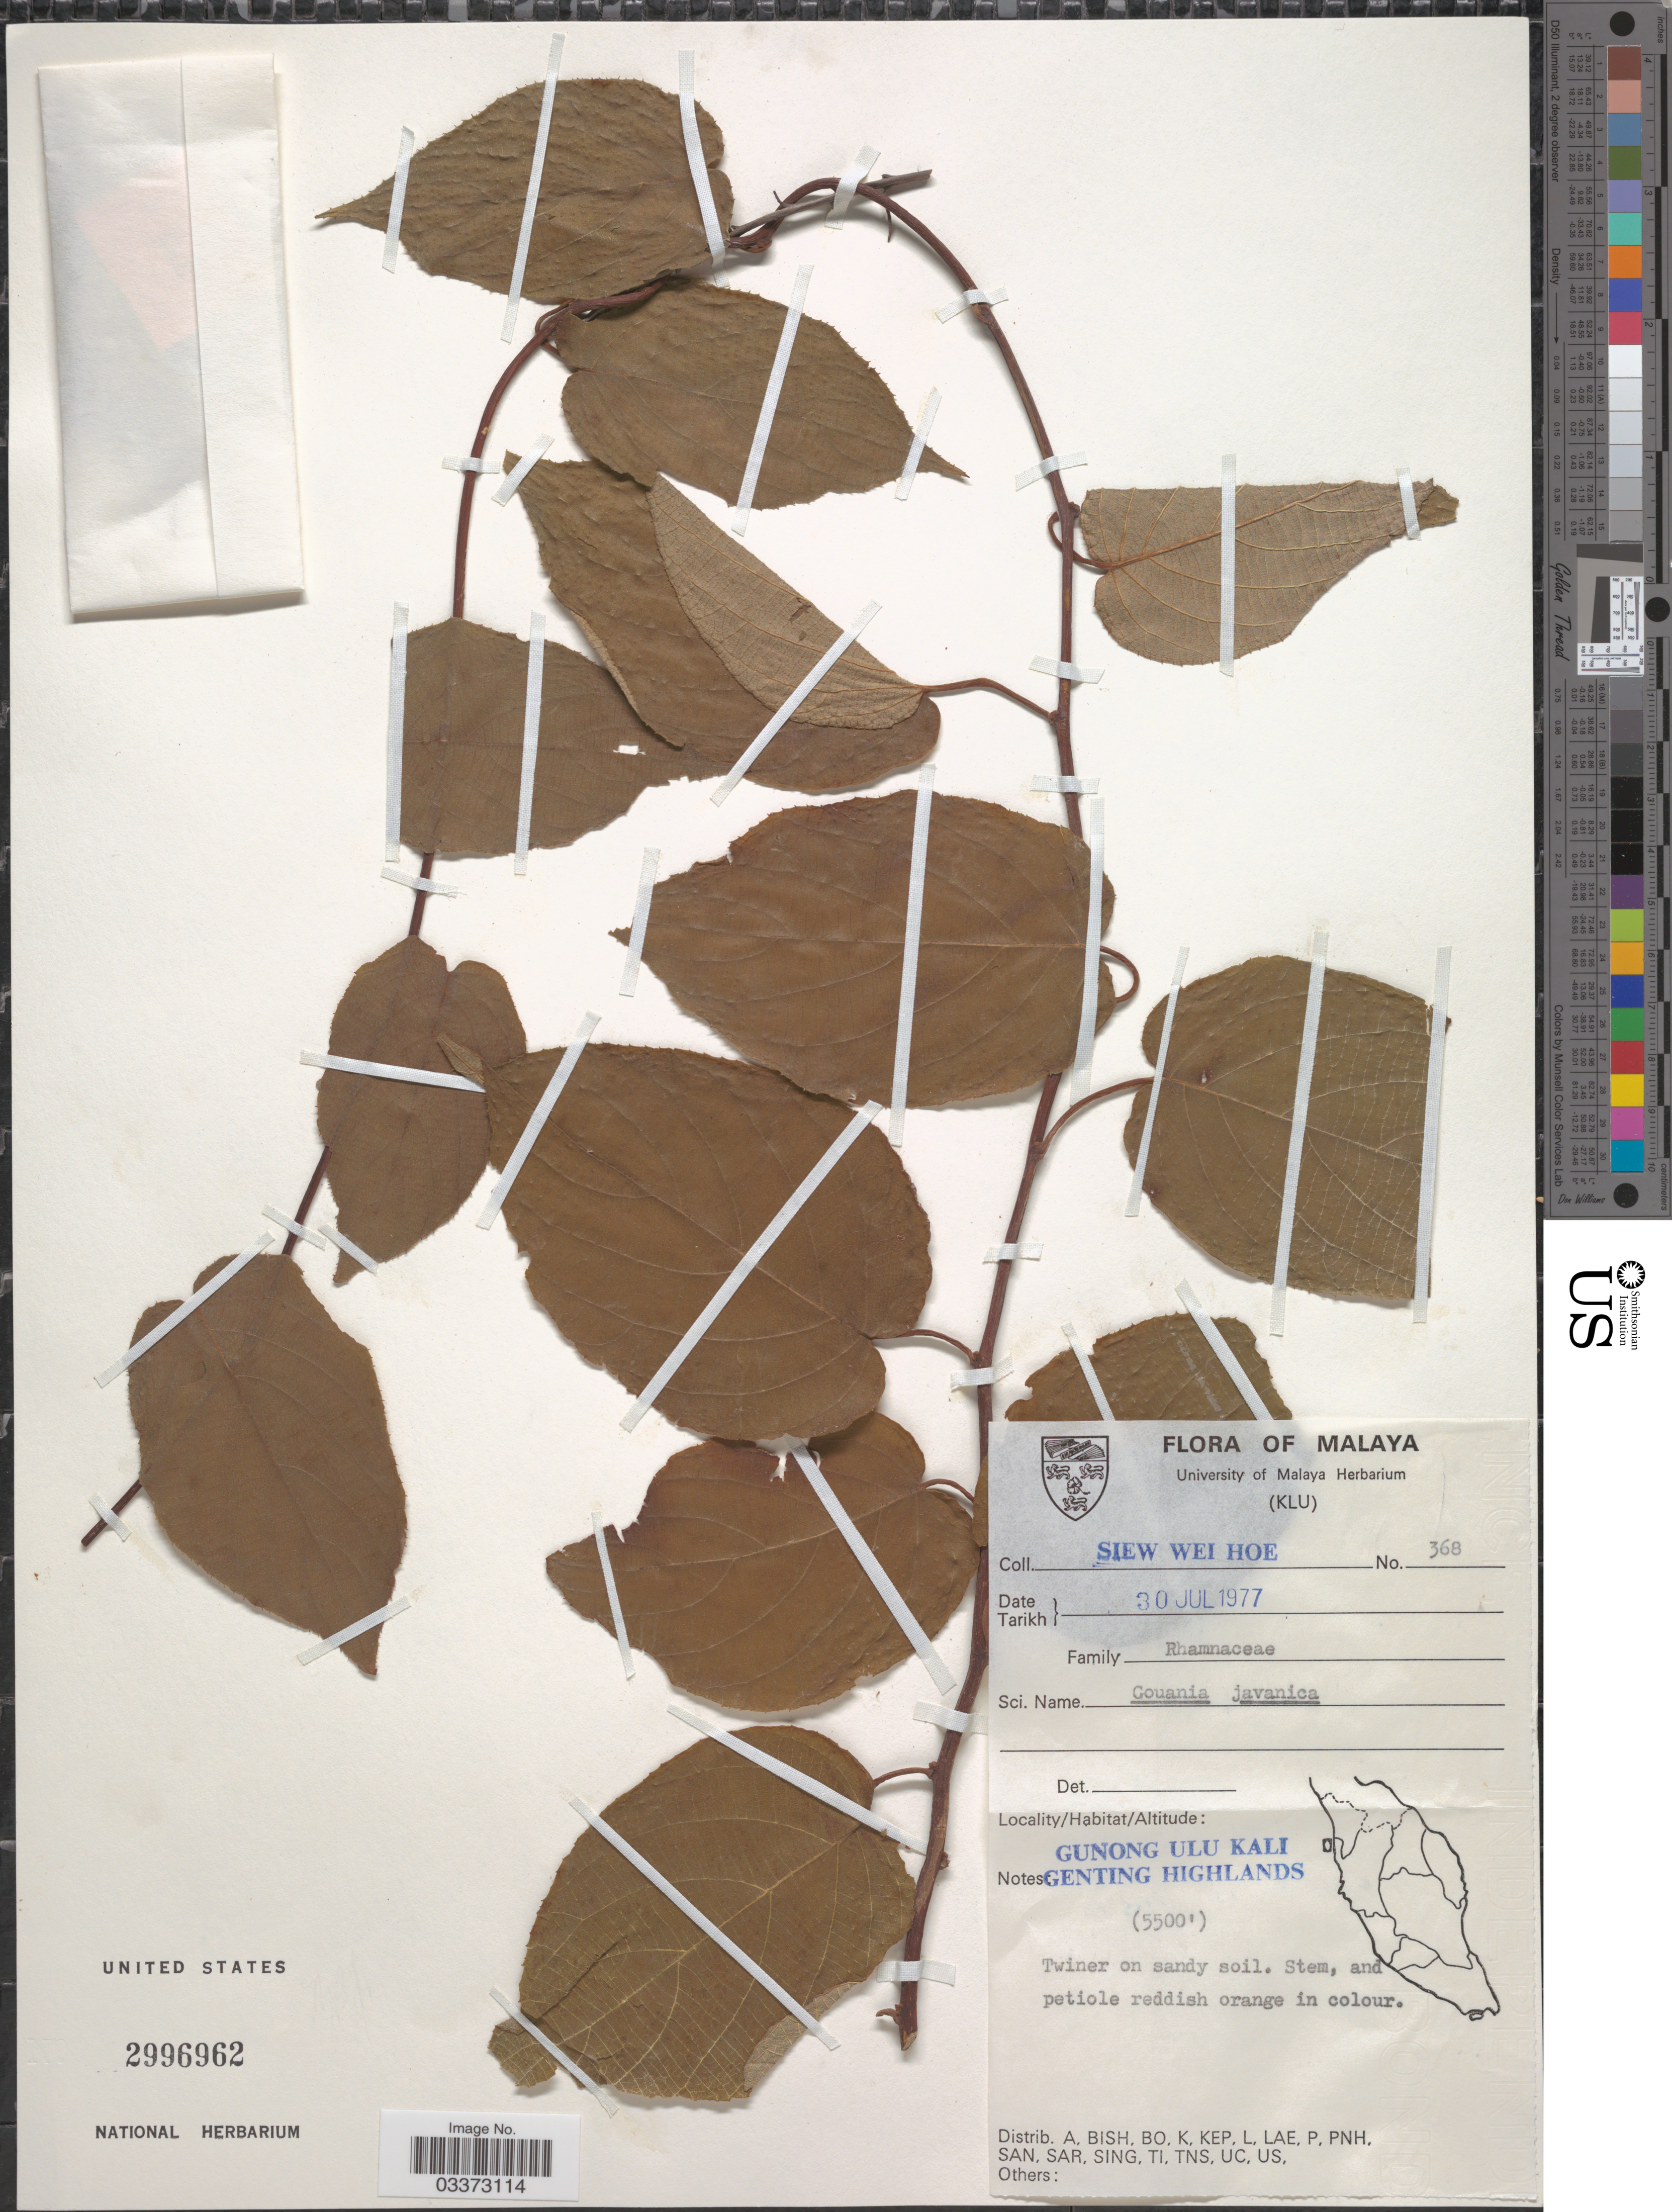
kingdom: Plantae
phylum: Tracheophyta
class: Magnoliopsida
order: Rosales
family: Rhamnaceae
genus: Gouania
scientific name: Gouania javanica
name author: Miq.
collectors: W. H. Siew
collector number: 368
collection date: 1977-07-30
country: Malaysia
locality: Malaya. Gunong Ulu Kali. Genting Highlands.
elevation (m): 1676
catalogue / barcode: US 2996962